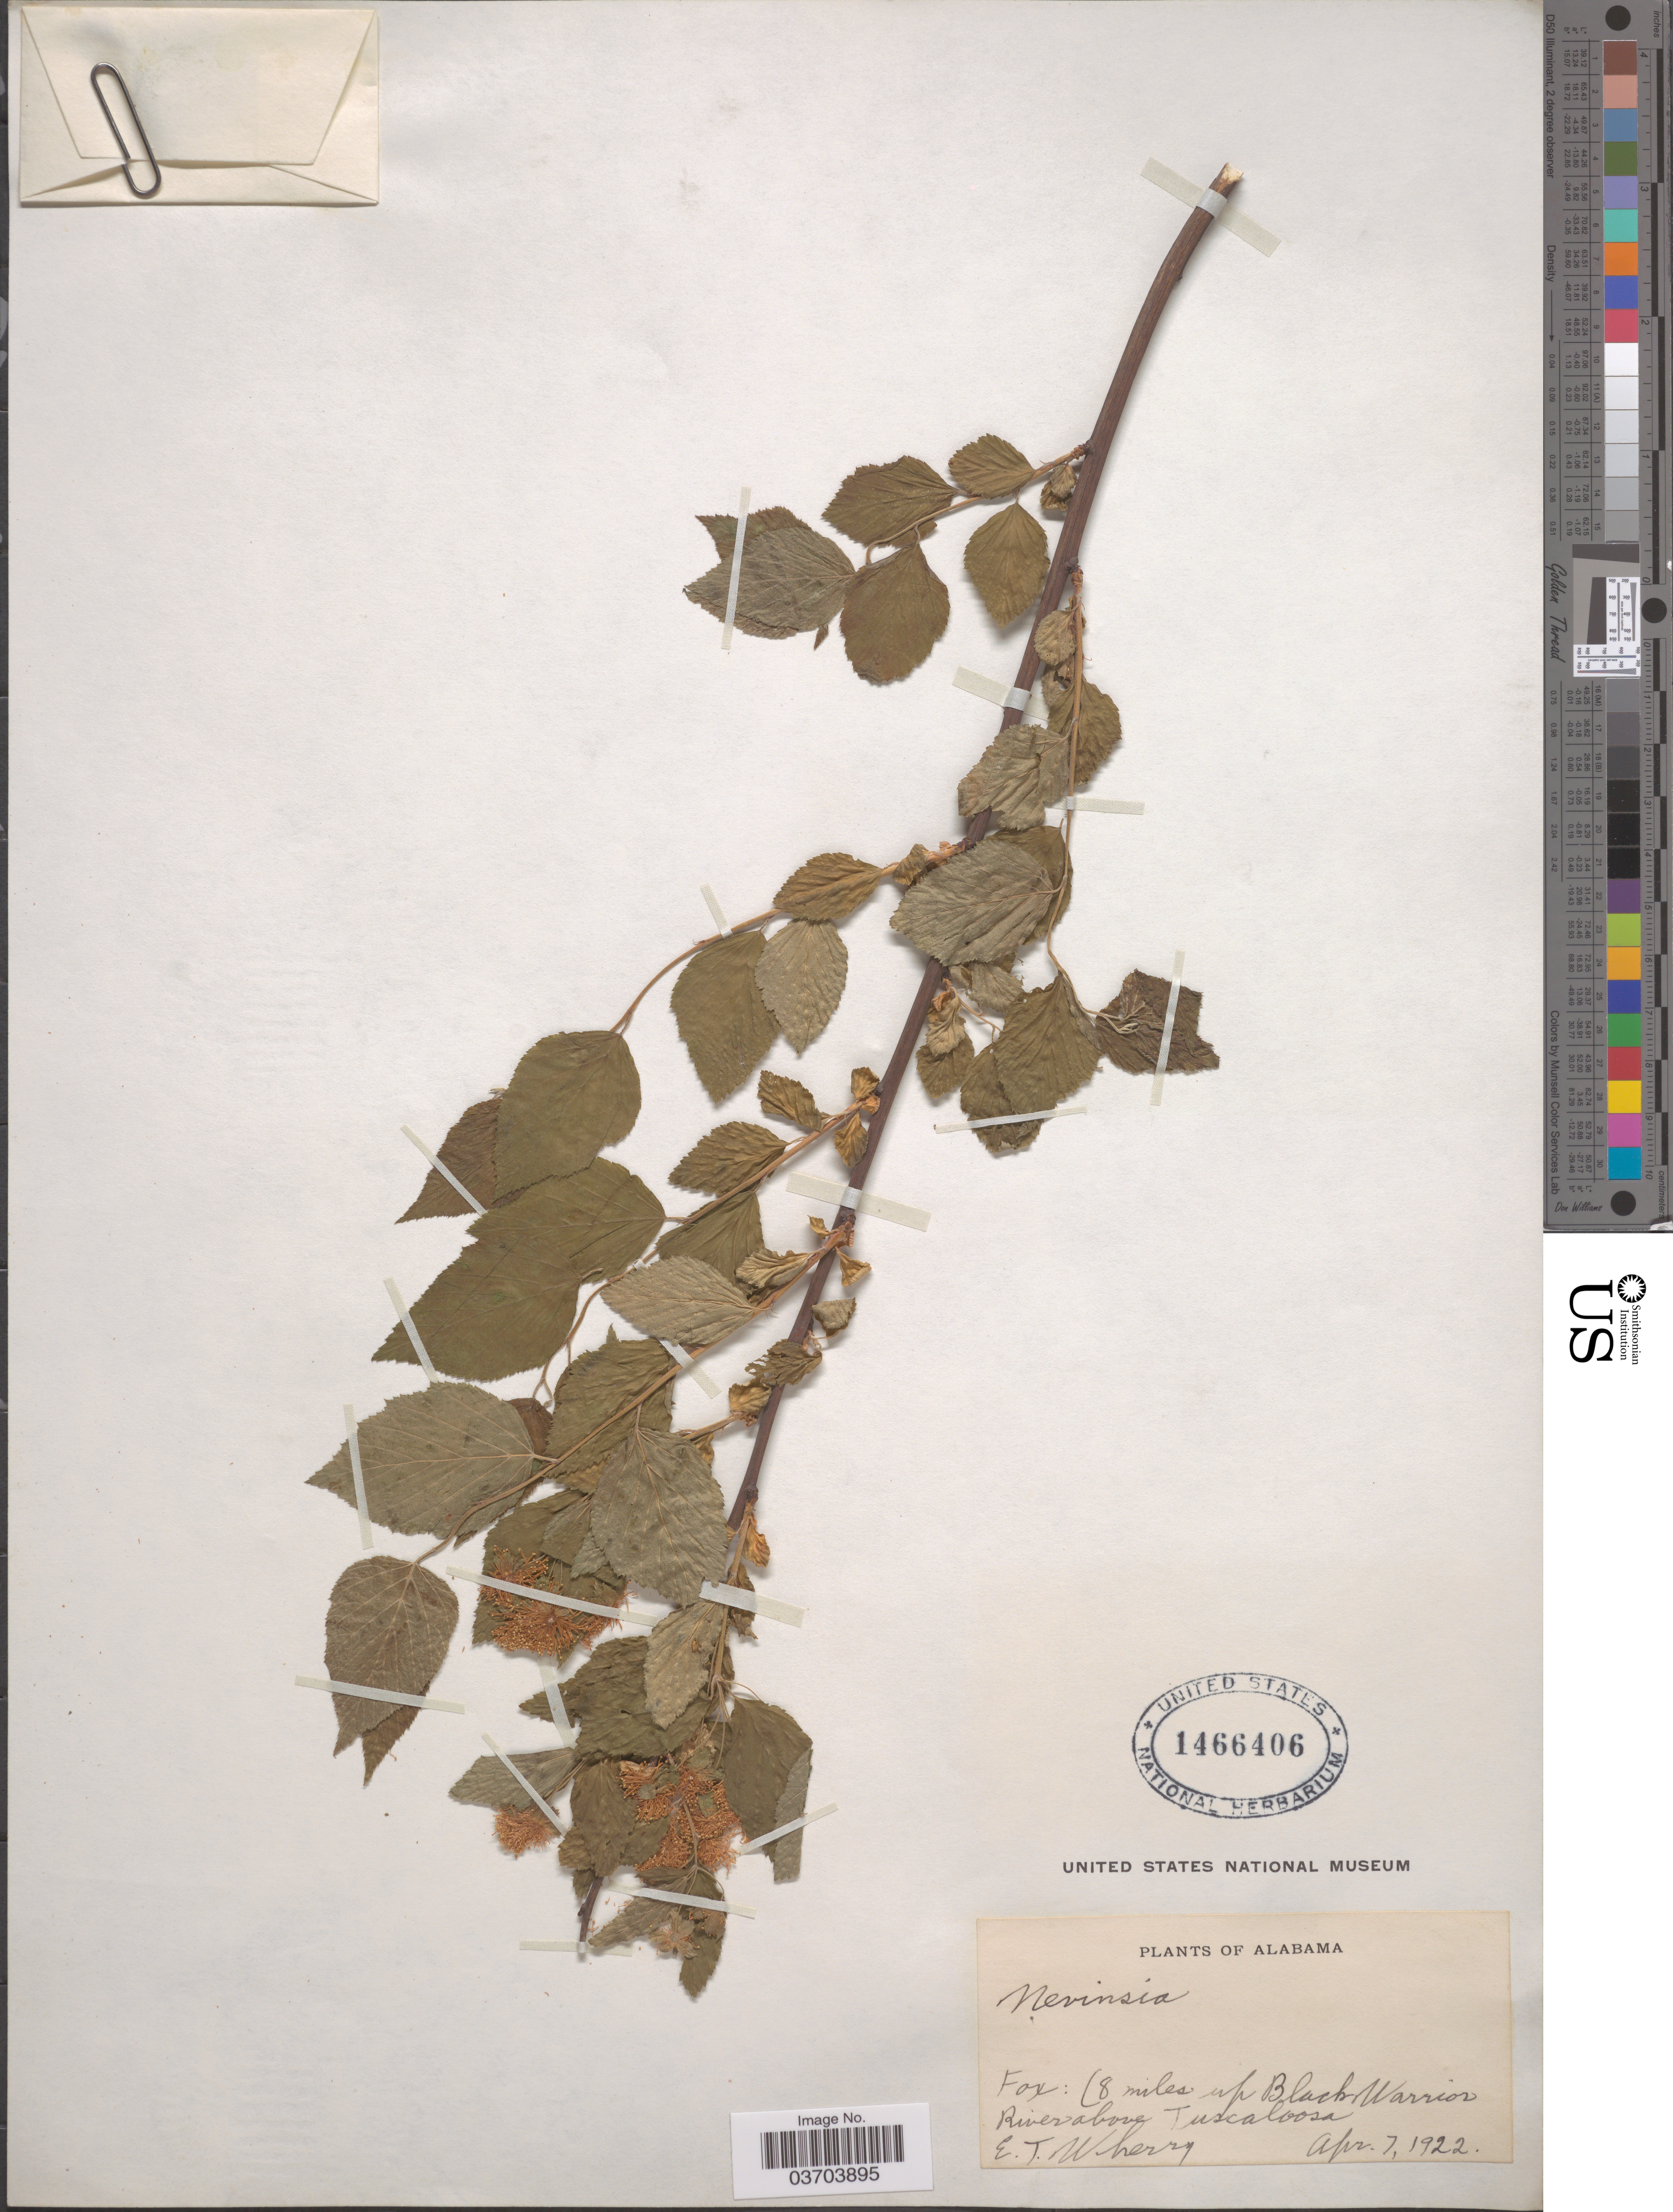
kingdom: Plantae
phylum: Tracheophyta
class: Magnoliopsida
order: Rosales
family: Rosaceae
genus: Neviusia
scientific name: Neviusia alabamensis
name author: A. Gray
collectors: E. T. Wherry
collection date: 1922-04-07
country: United States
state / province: Alabama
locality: Fox: (8 miles up Black Warrior River above Tuscaloosa.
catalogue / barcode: US 1466406